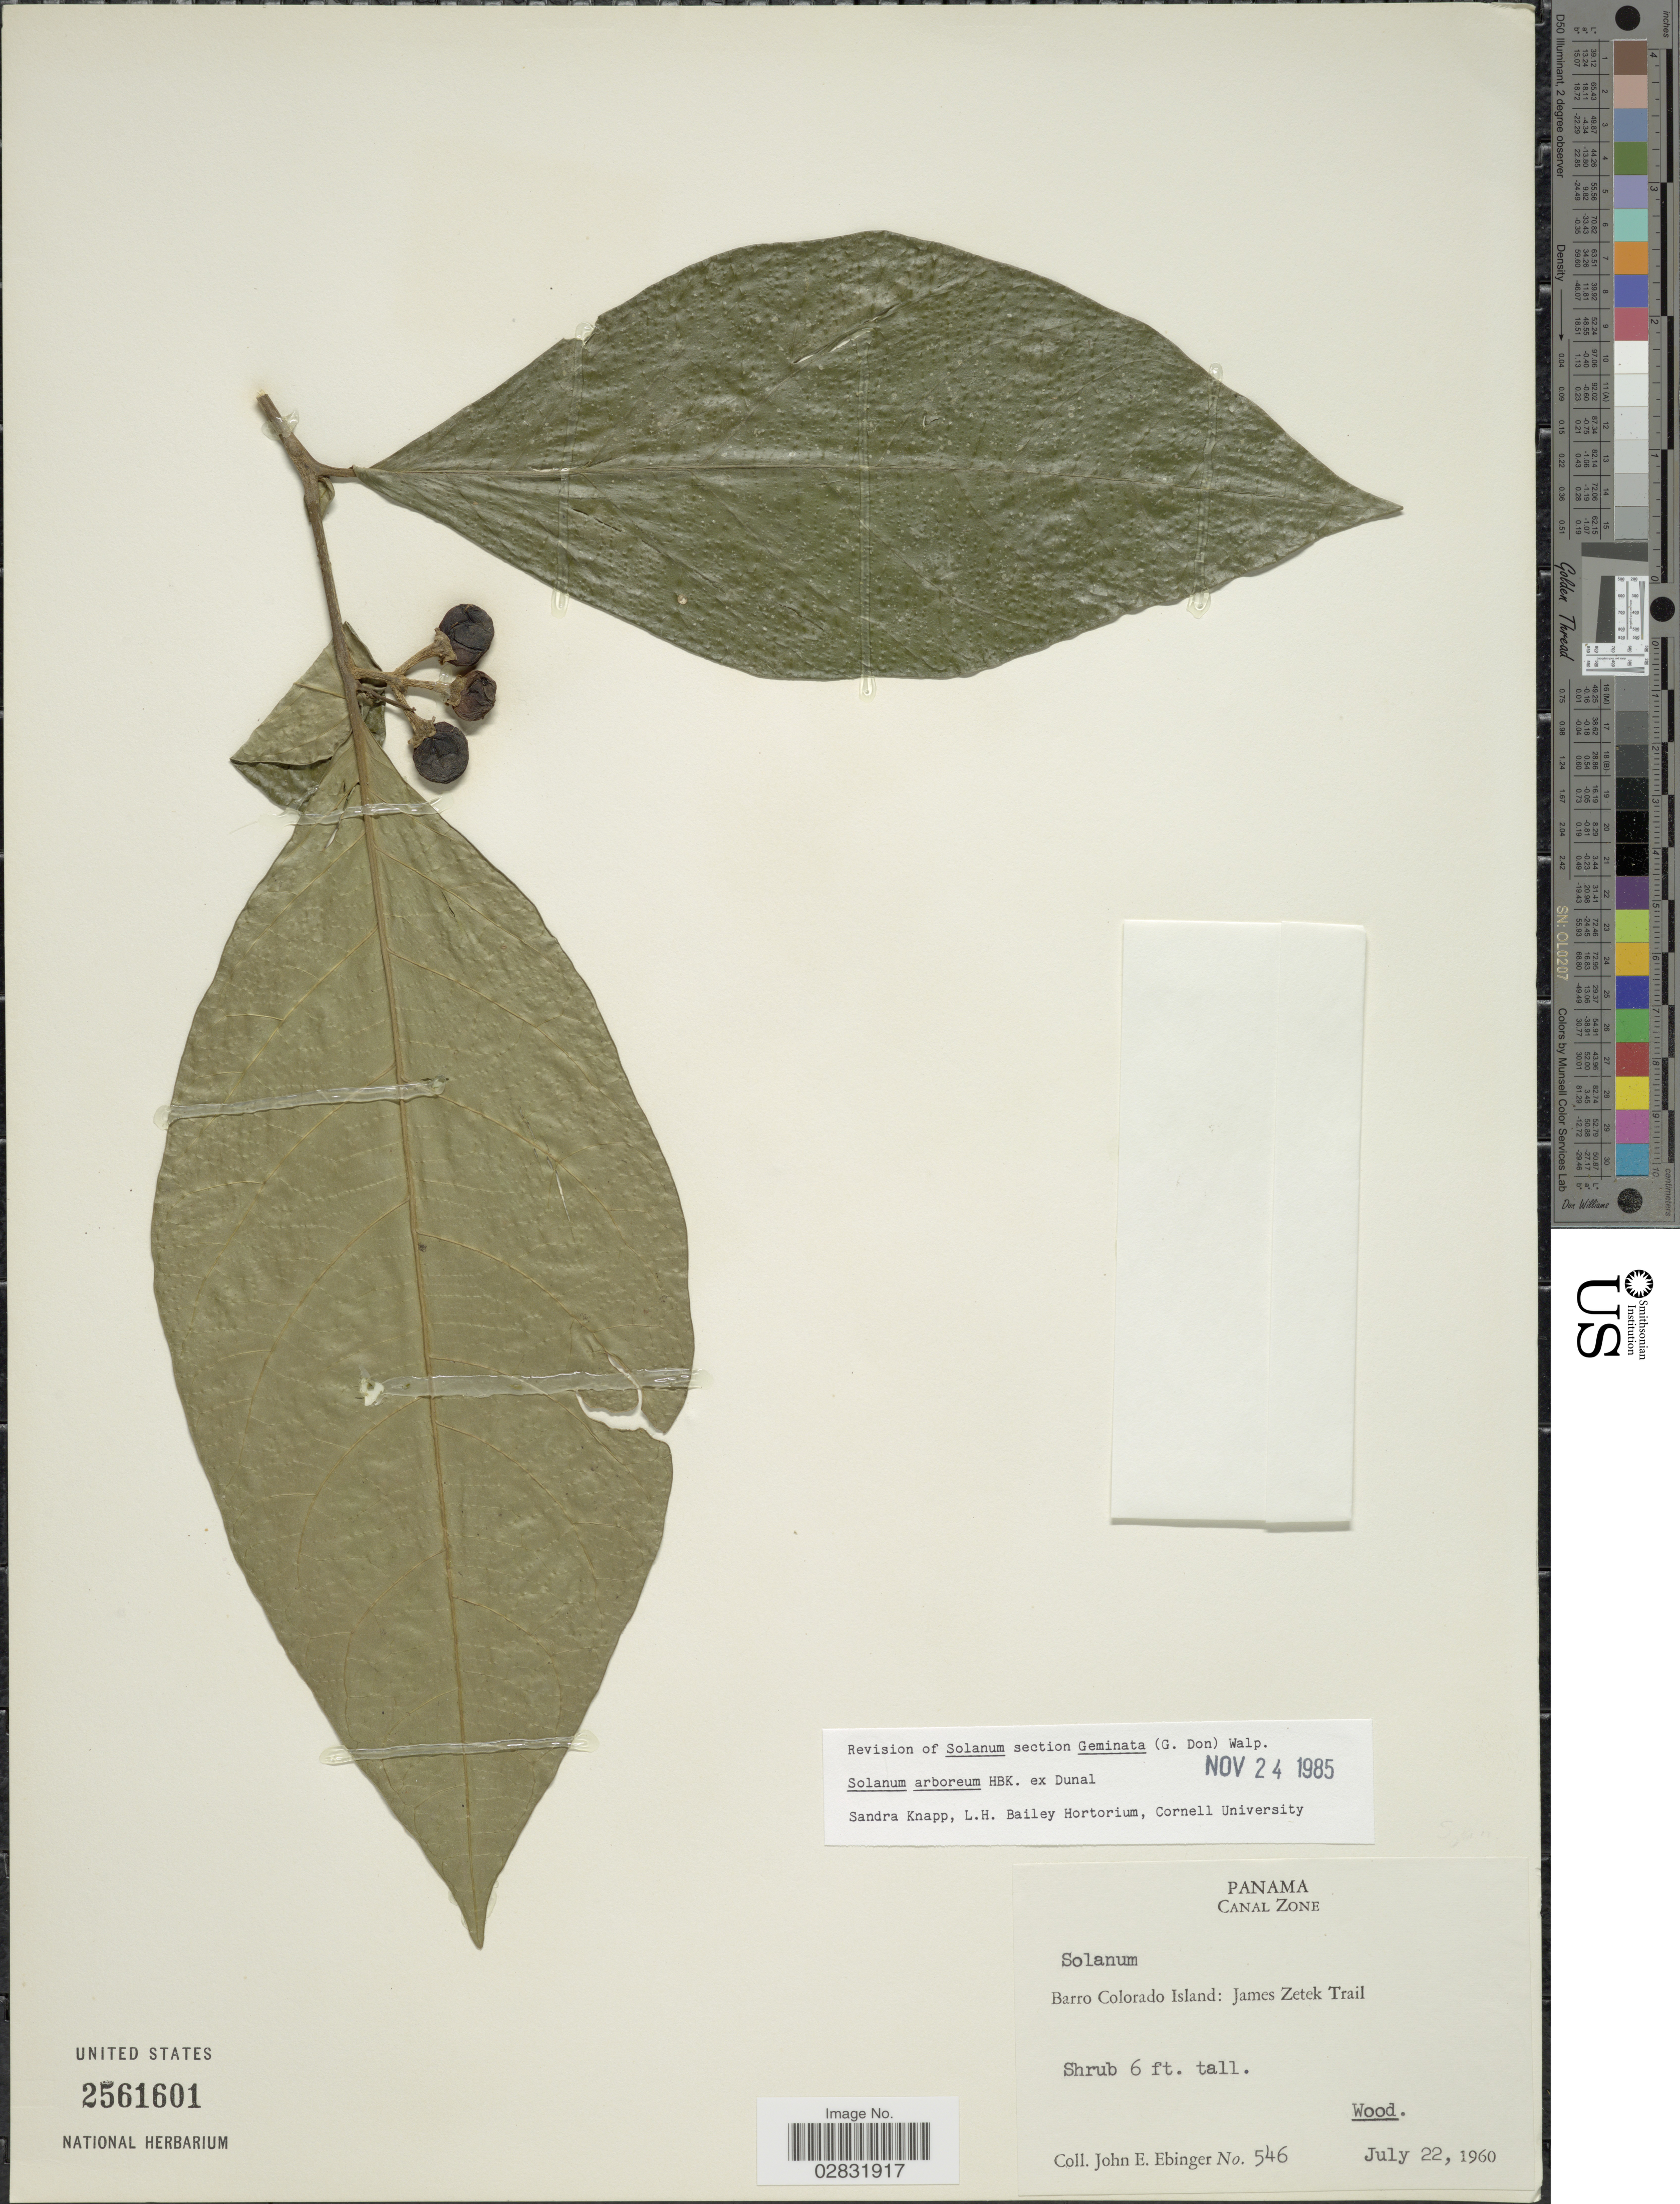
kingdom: Plantae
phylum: Tracheophyta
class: Magnoliopsida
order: Solanales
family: Solanaceae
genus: Solanum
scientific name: Solanum arboreum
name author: Dunal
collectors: J. Ebinger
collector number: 546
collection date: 1960-07-22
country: Panama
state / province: Panamá Oeste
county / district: Canal Zone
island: Barro Colorado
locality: Canal Zone. Barro Colorado Island: James Zetek Trail.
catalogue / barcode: US 2561601